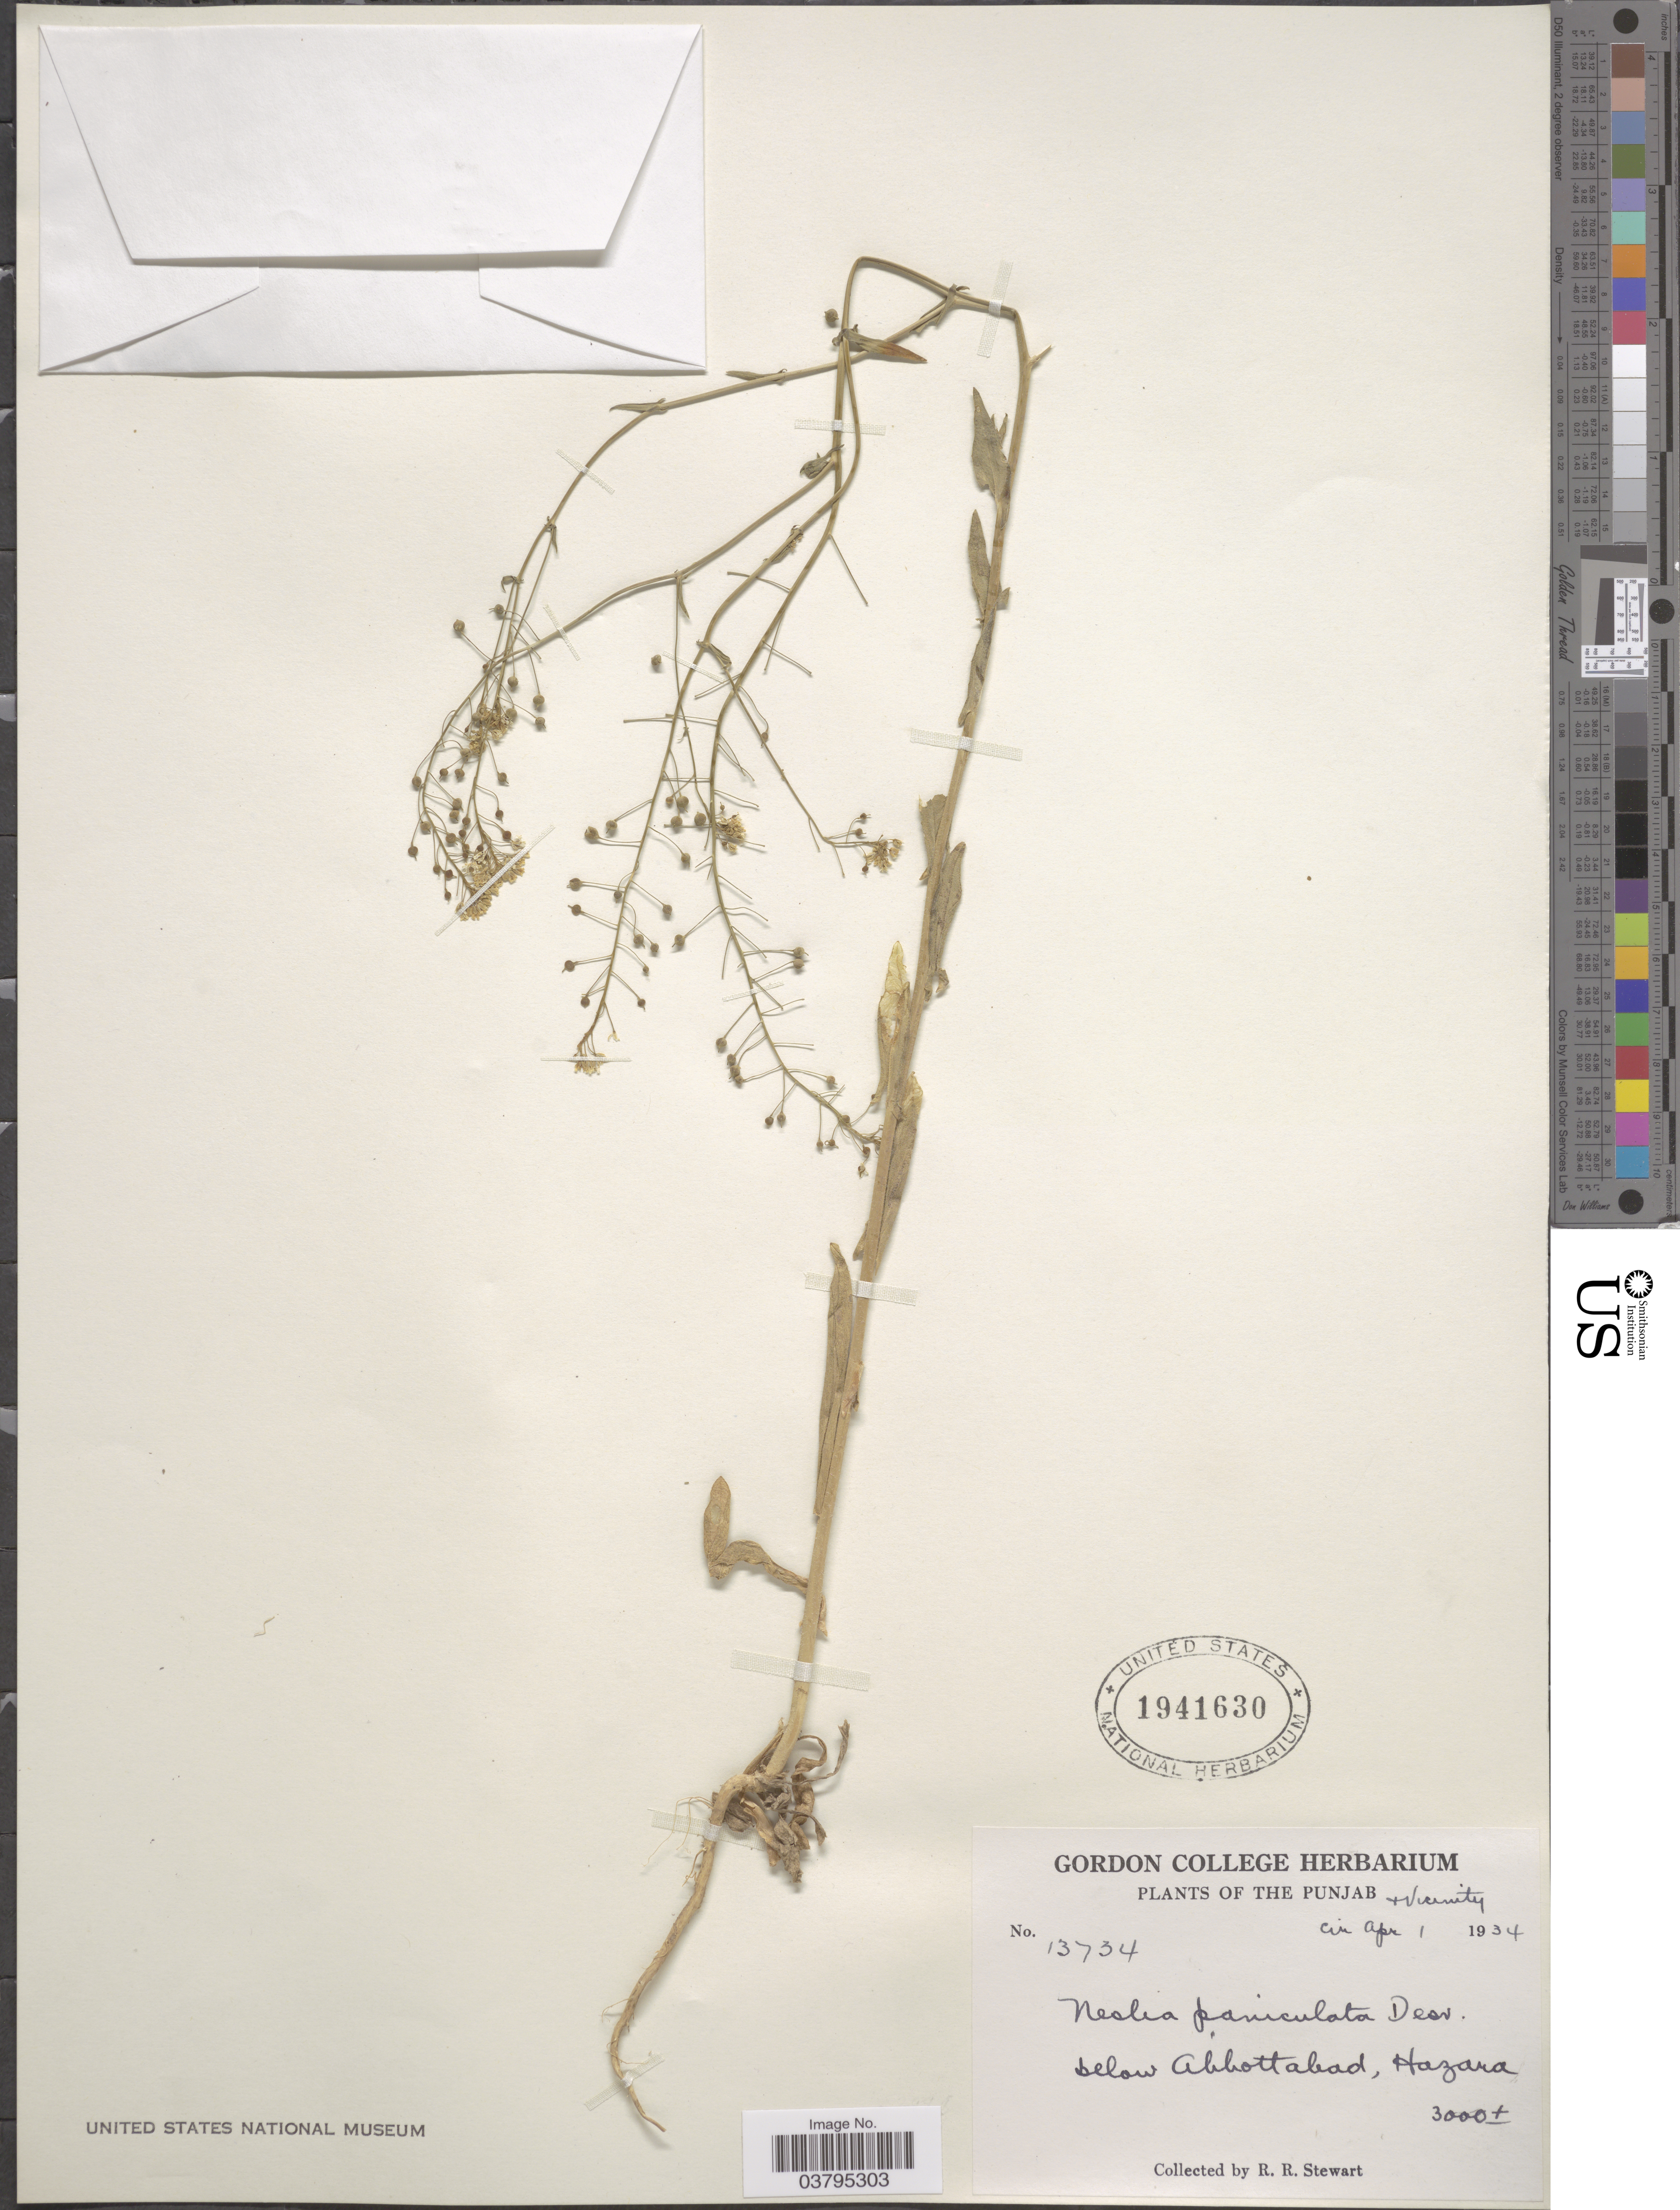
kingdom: Plantae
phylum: Tracheophyta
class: Magnoliopsida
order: Brassicales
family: Brassicaceae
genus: Neslia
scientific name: Neslia paniculata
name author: (L.) Desv.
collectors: R. Stewart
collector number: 13734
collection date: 1934-04-01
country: Pakistan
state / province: Khyber Pakhtunkhwa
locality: The Punjab & Vicinity. Below Abbottabad, Hazara.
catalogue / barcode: US 1941630